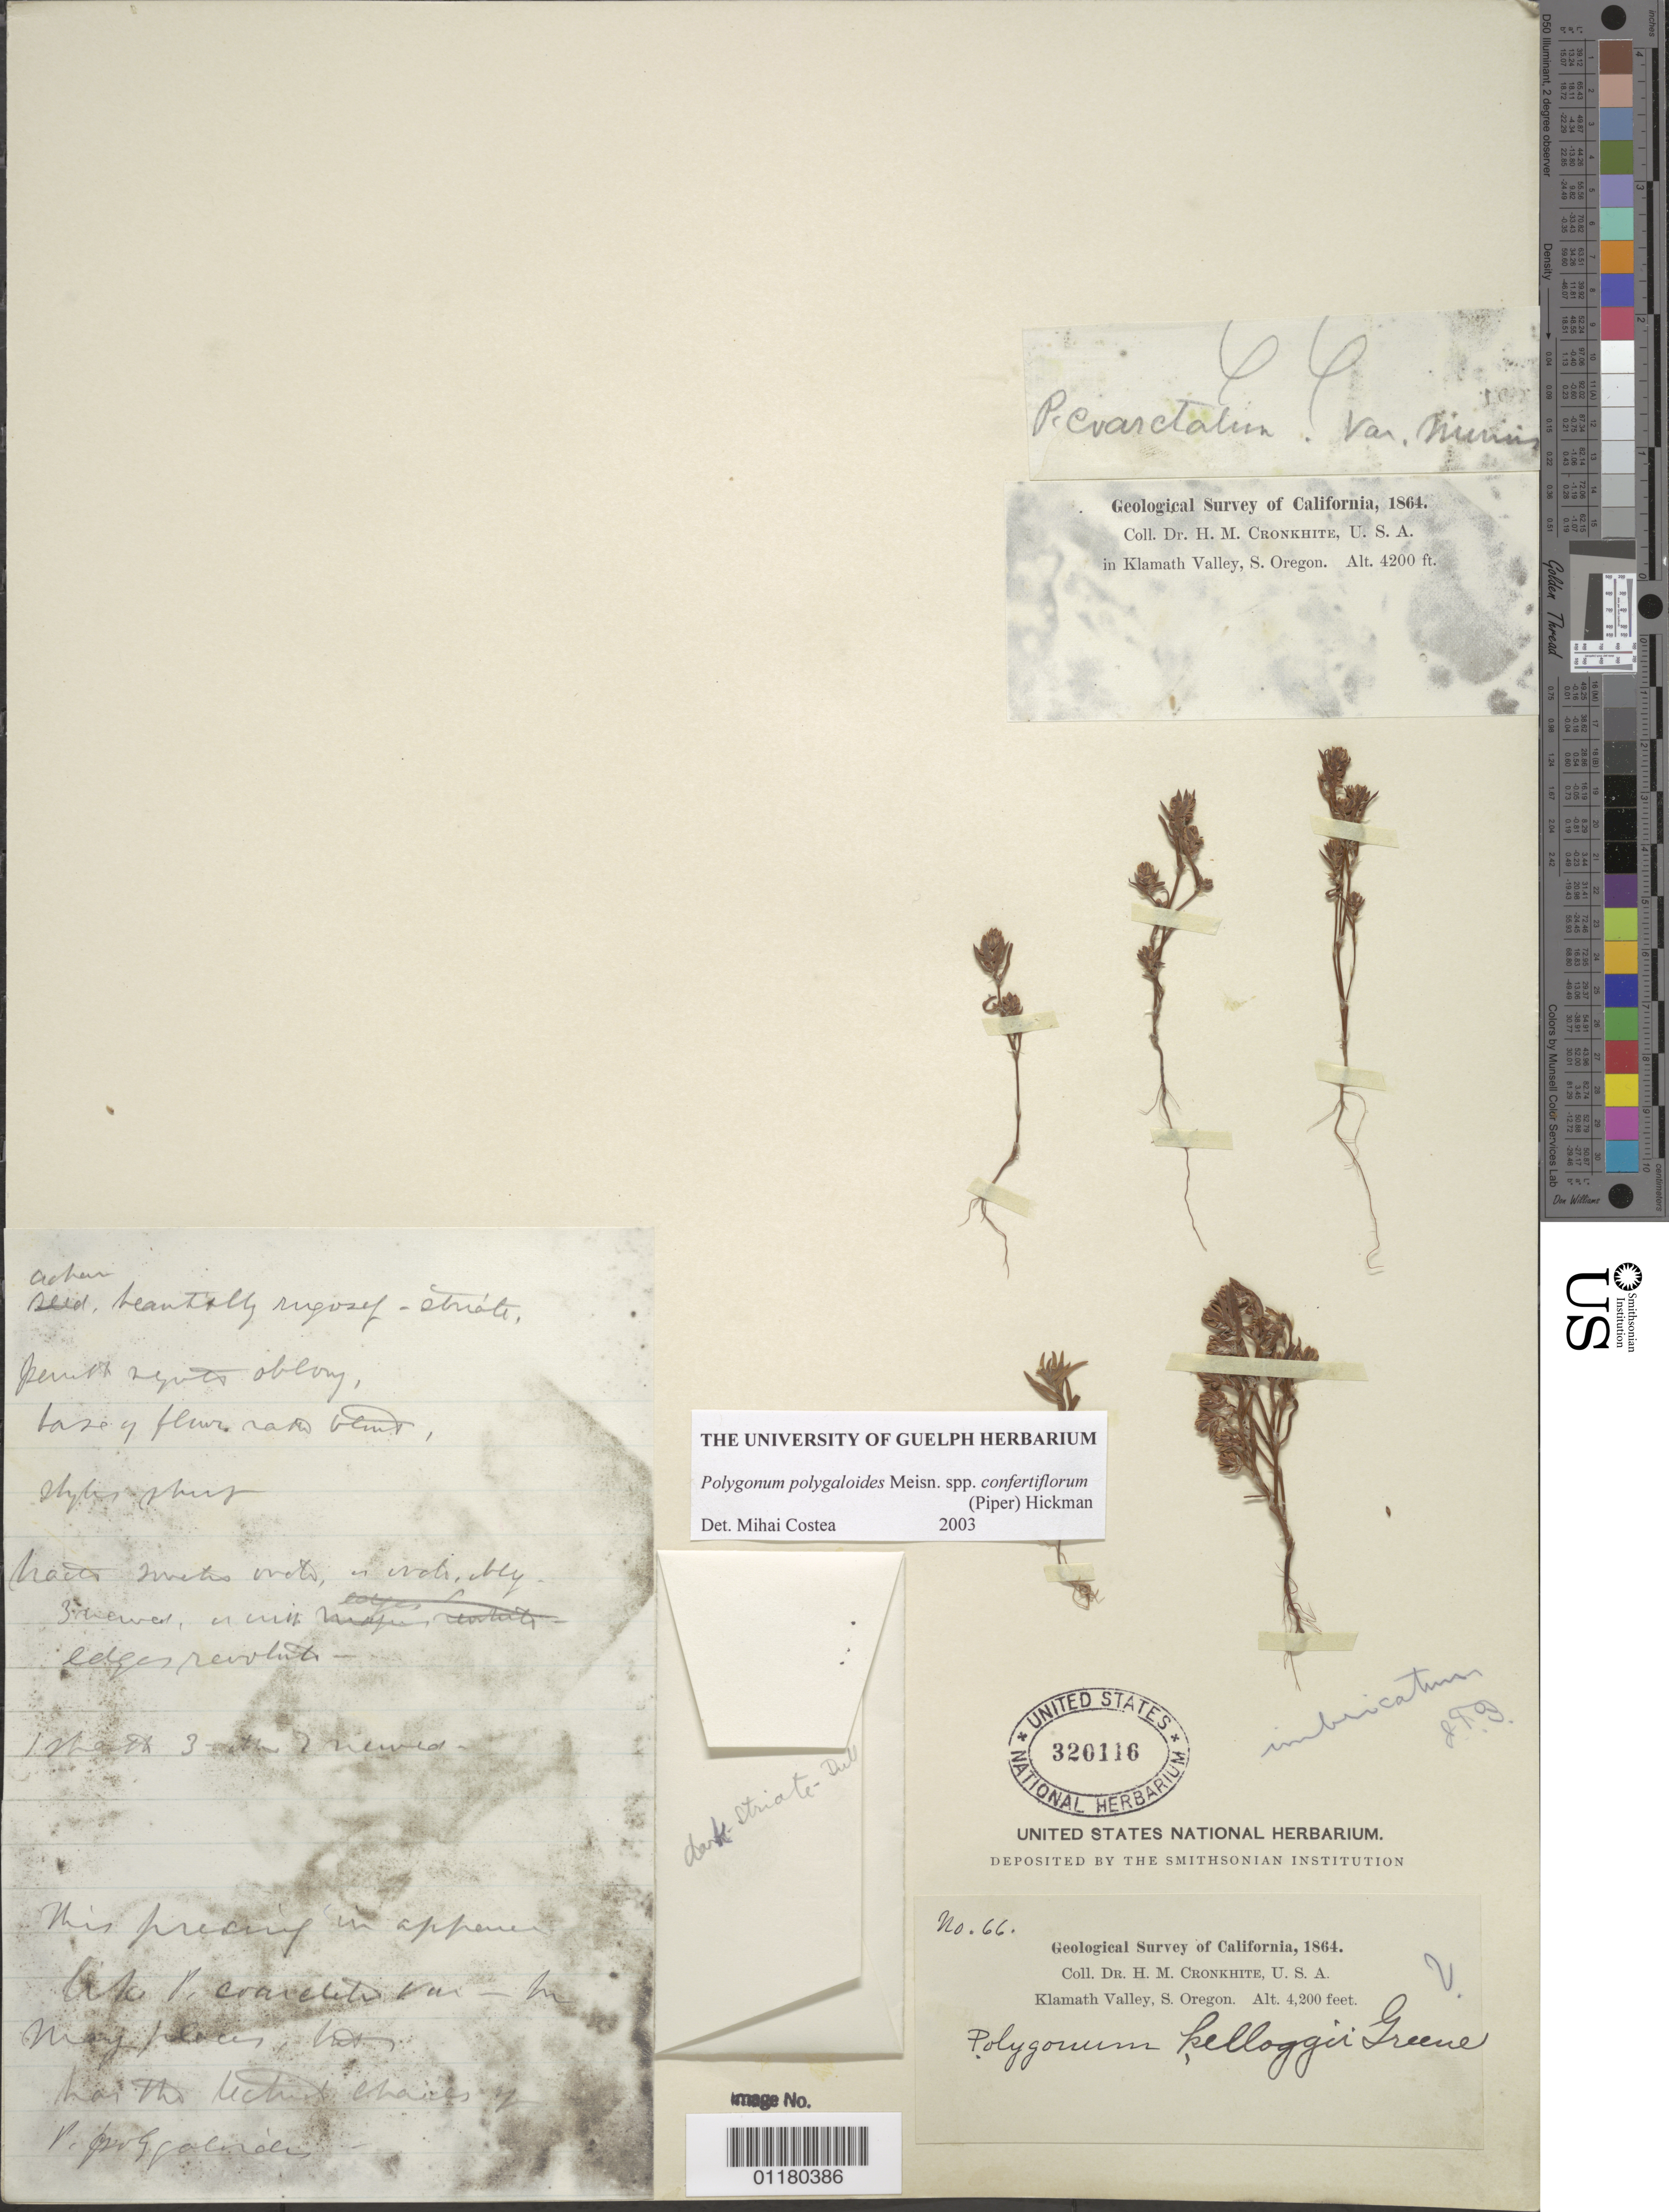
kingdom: Plantae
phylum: Tracheophyta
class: Magnoliopsida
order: Caryophyllales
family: Polygonaceae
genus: Polygonum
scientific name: Polygonum polygaloides subsp. confertiflorum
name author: (Nutt. ex Piper) Hickman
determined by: Costea, M., (UCR), University of California - Riverside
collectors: H. M. Cronkhite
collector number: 66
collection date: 1864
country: United States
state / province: Oregon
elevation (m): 1280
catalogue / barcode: US 320116